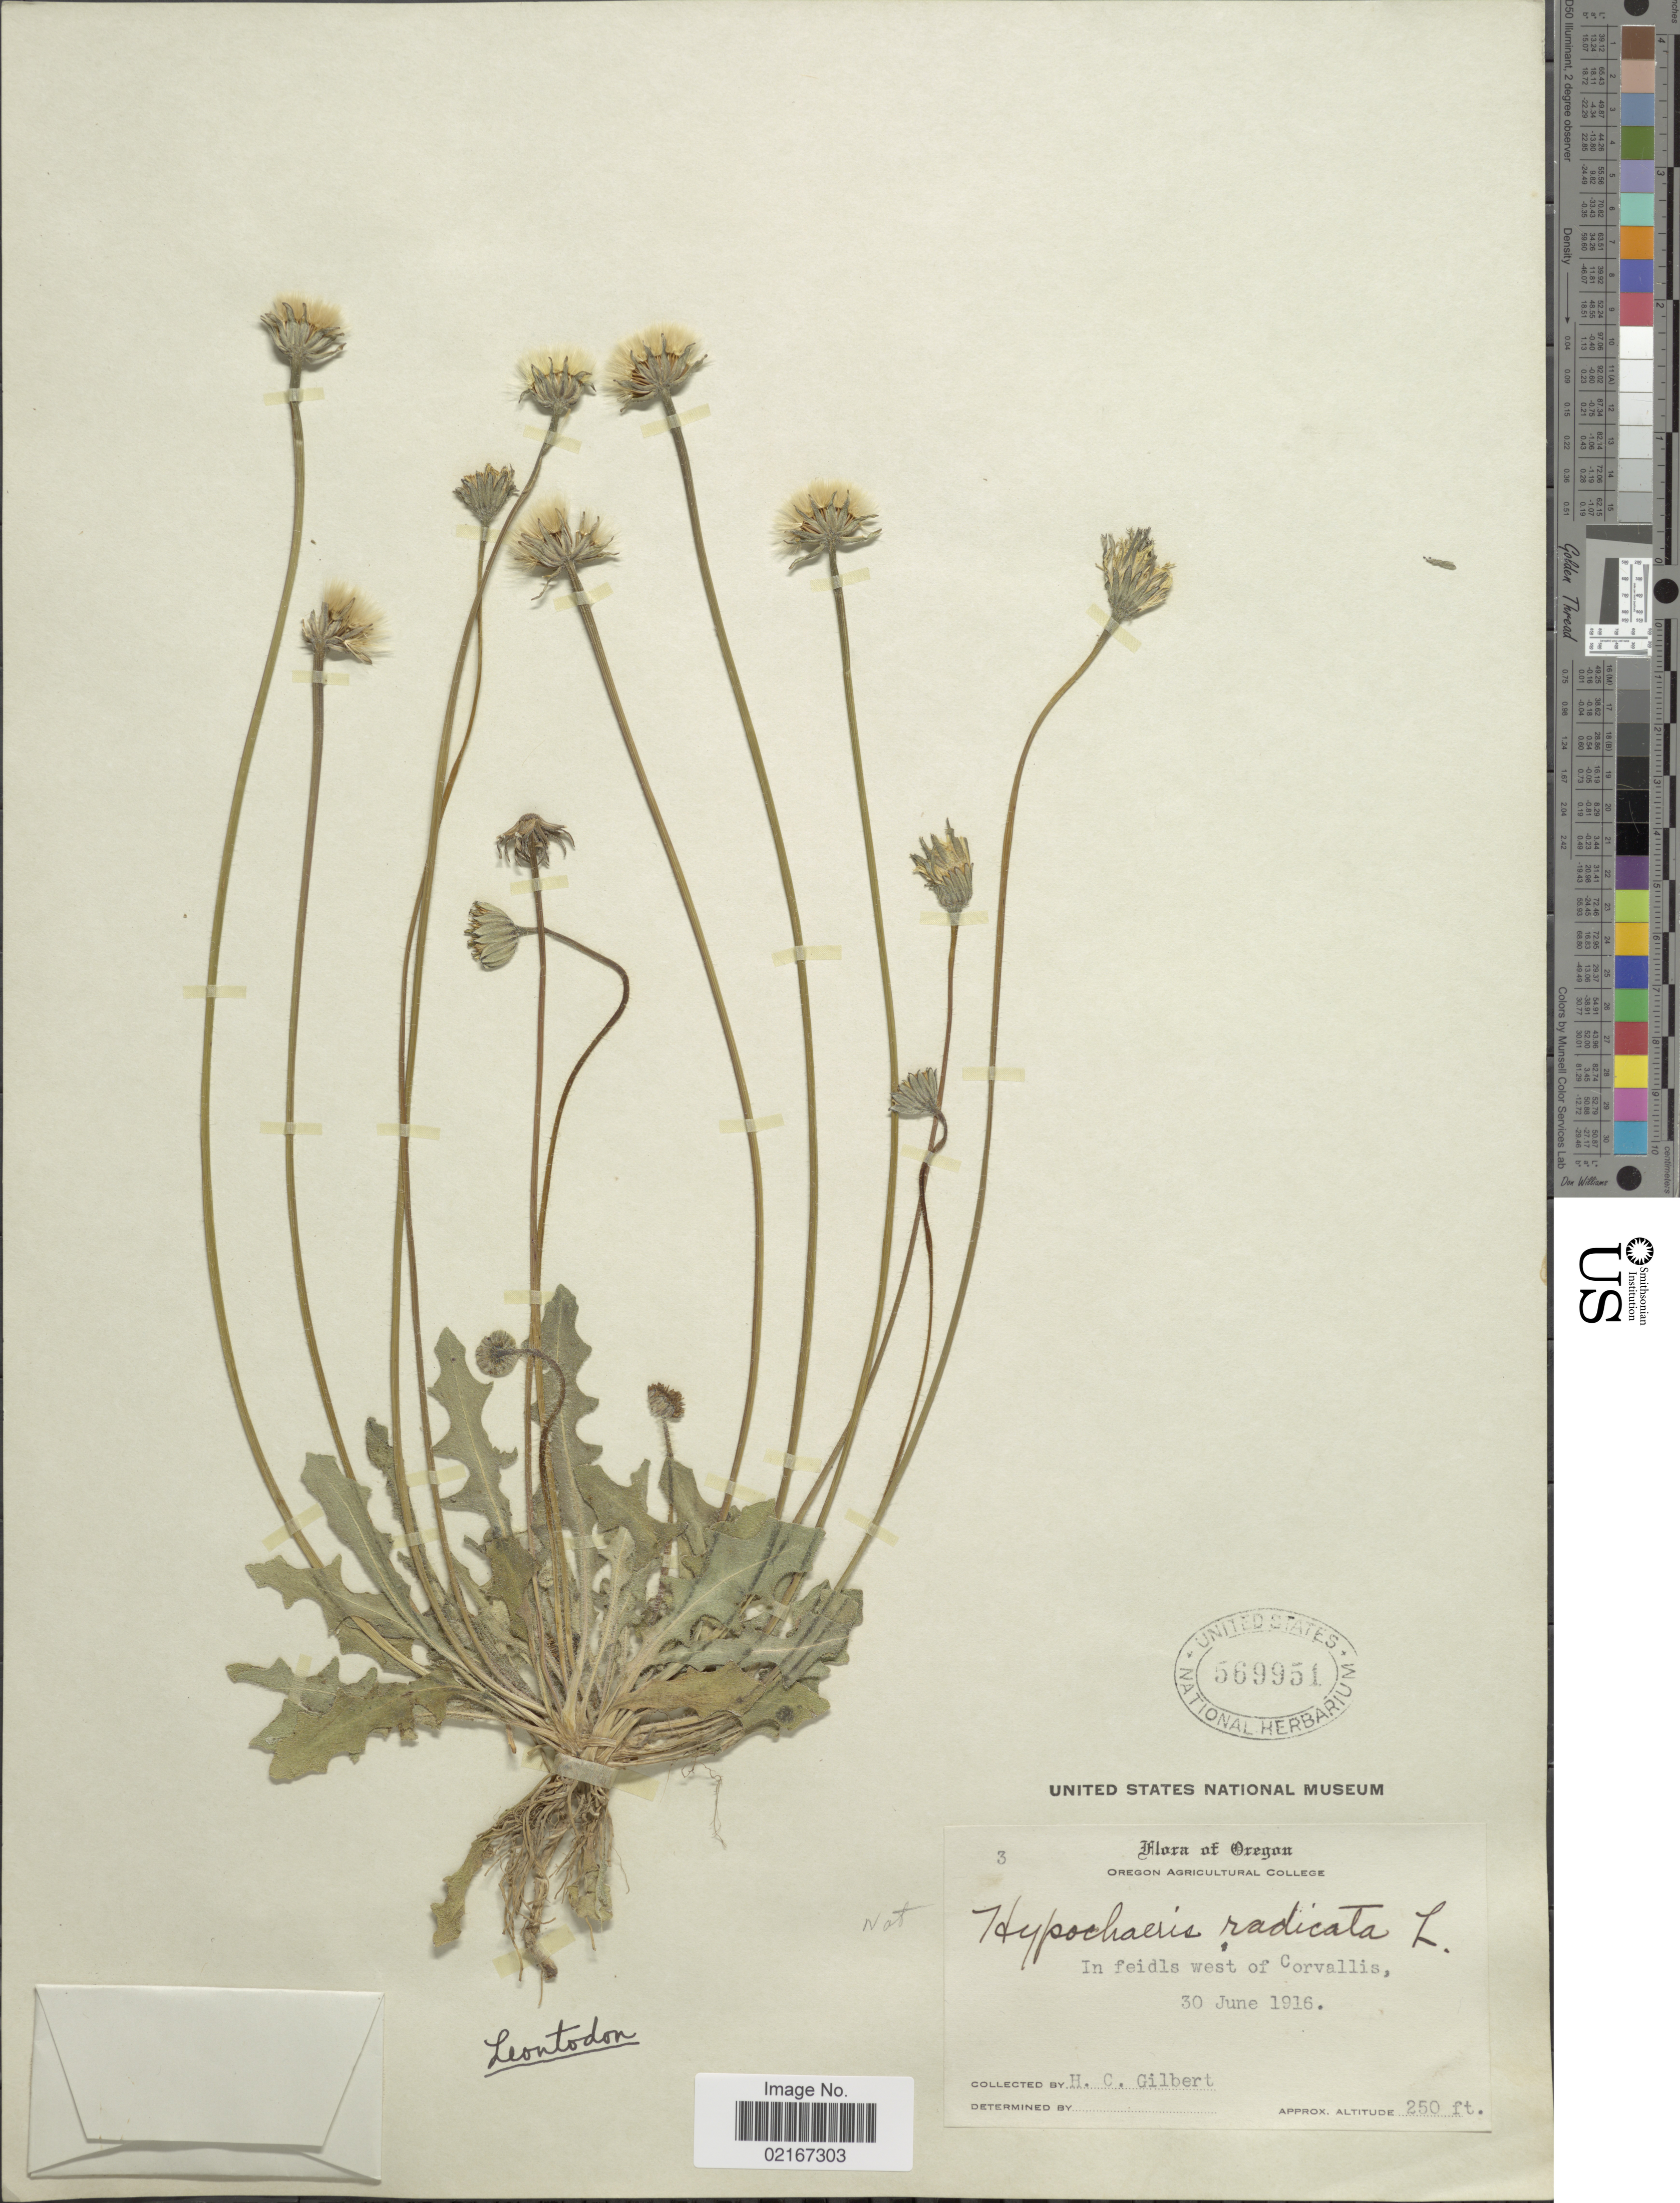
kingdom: Plantae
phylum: Tracheophyta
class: Magnoliopsida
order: Asterales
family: Asteraceae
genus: Leontodon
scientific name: Leontodon saxatilis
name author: Lam.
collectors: H. Gilbert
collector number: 3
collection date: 1916-06-30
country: United States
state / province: Oregon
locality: West of Corvallis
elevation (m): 76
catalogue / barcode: US 569951